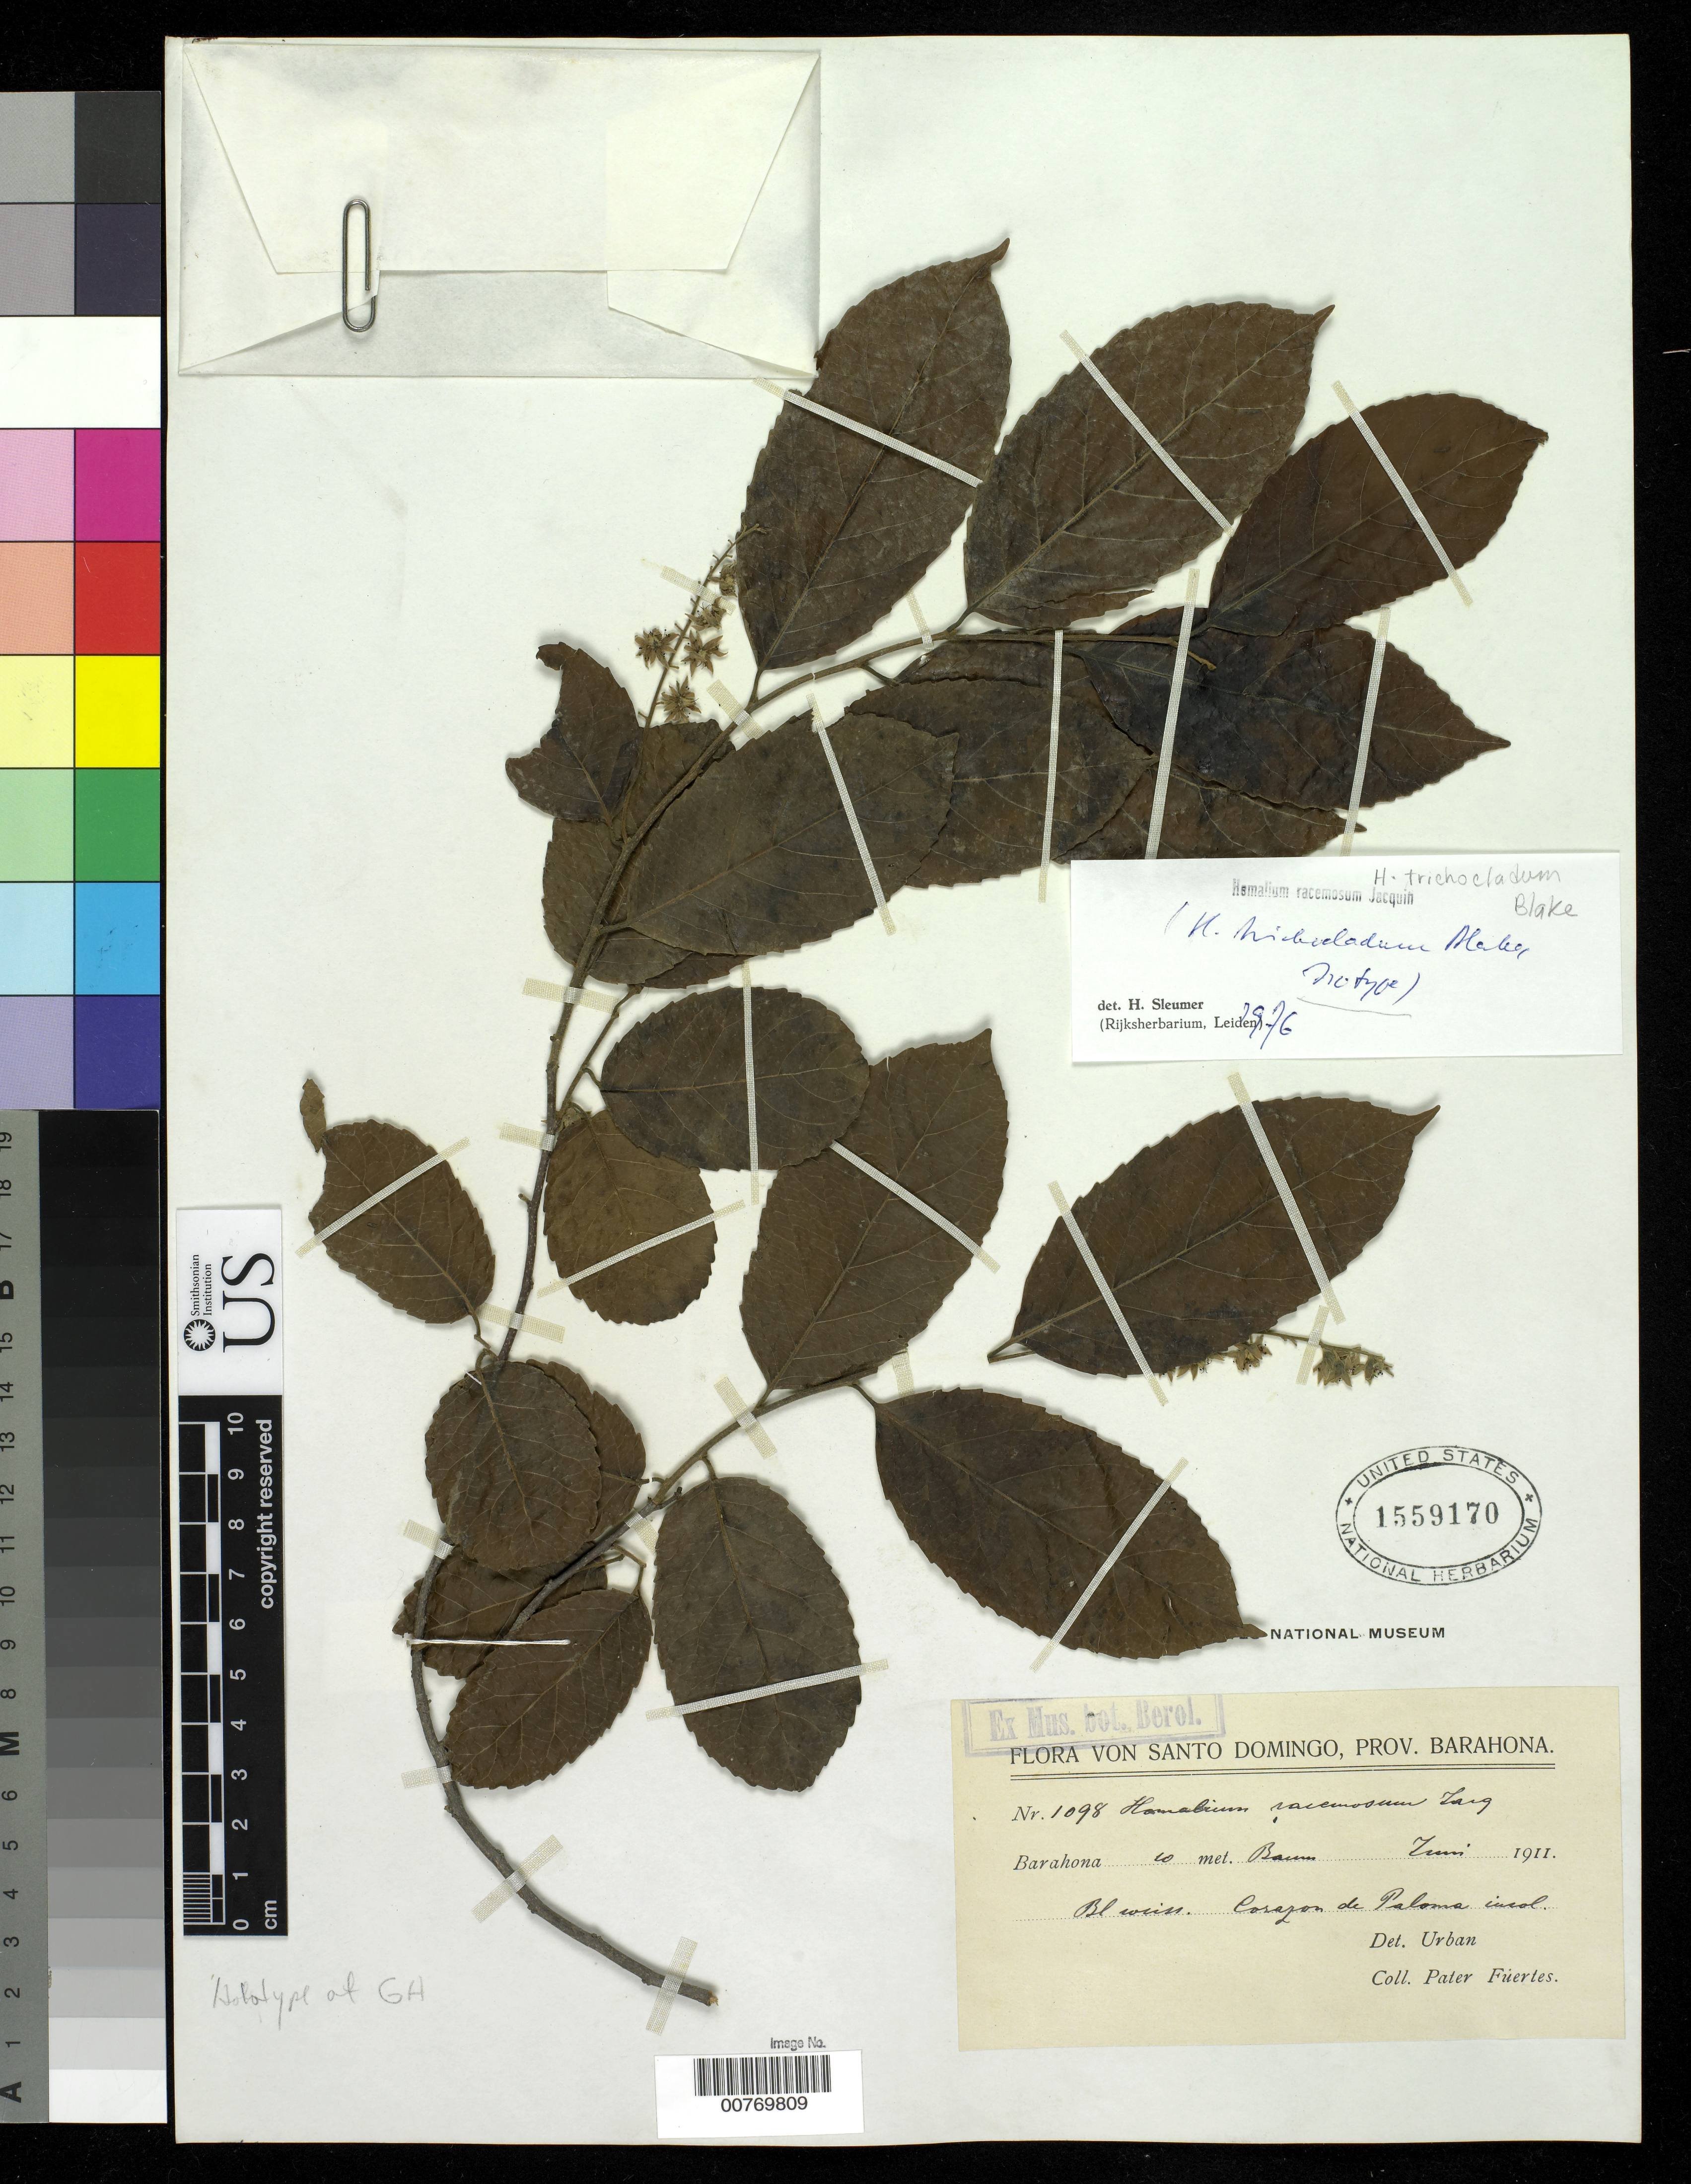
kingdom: Plantae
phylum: Tracheophyta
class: Magnoliopsida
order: Malpighiales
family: Salicaceae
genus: Homalium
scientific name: Homalium trichocladum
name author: S.F. Blake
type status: Isotype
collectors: M. D. Fuertes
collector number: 1098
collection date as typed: Jun 1911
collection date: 1911-06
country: Dominican Republic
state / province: Barahona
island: Hispaniola Island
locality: Barahona… Corazon de Paloma insol.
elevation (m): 10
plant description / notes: Cited 1980 by Sleumer, Fl. Neotropica 22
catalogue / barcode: US 1559170